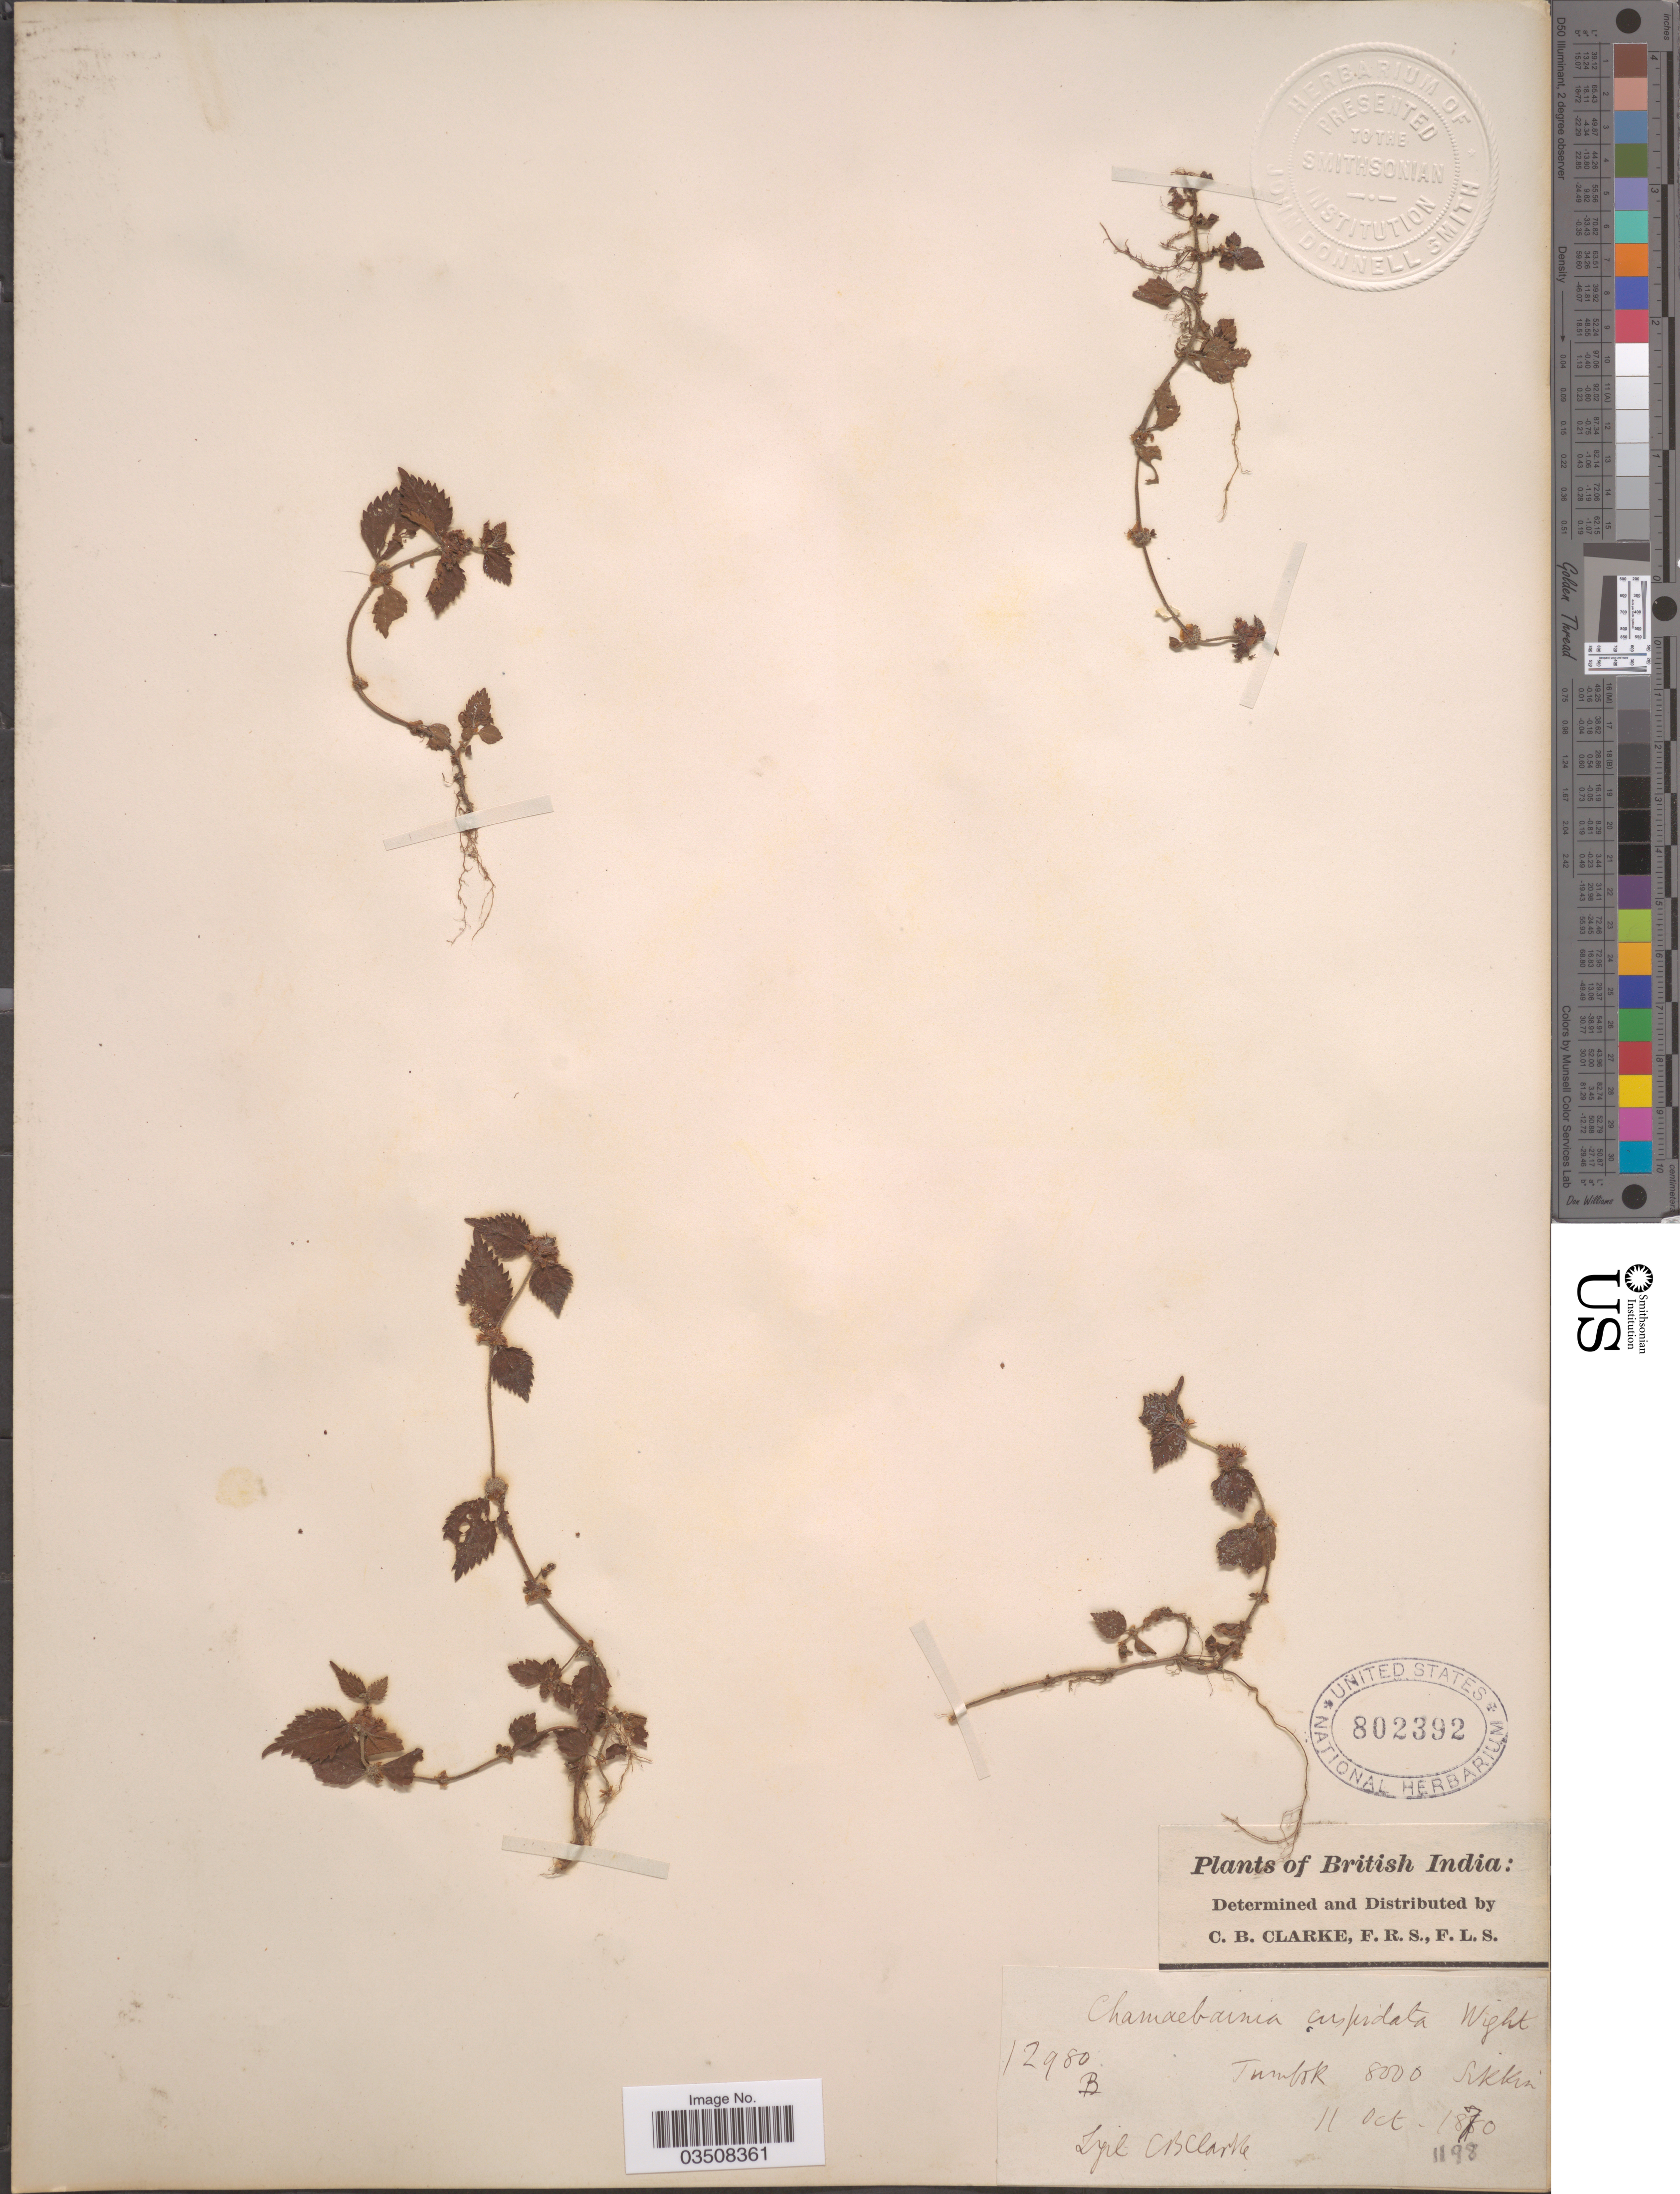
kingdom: Plantae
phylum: Tracheophyta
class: Magnoliopsida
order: Rosales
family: Urticaceae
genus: Chamabainia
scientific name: Chamabainia cuspidata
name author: Wight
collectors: C. B. Clarke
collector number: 12980B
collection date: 1870-10-11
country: India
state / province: Sikkim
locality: British India. Tumbok.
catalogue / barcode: US 802392